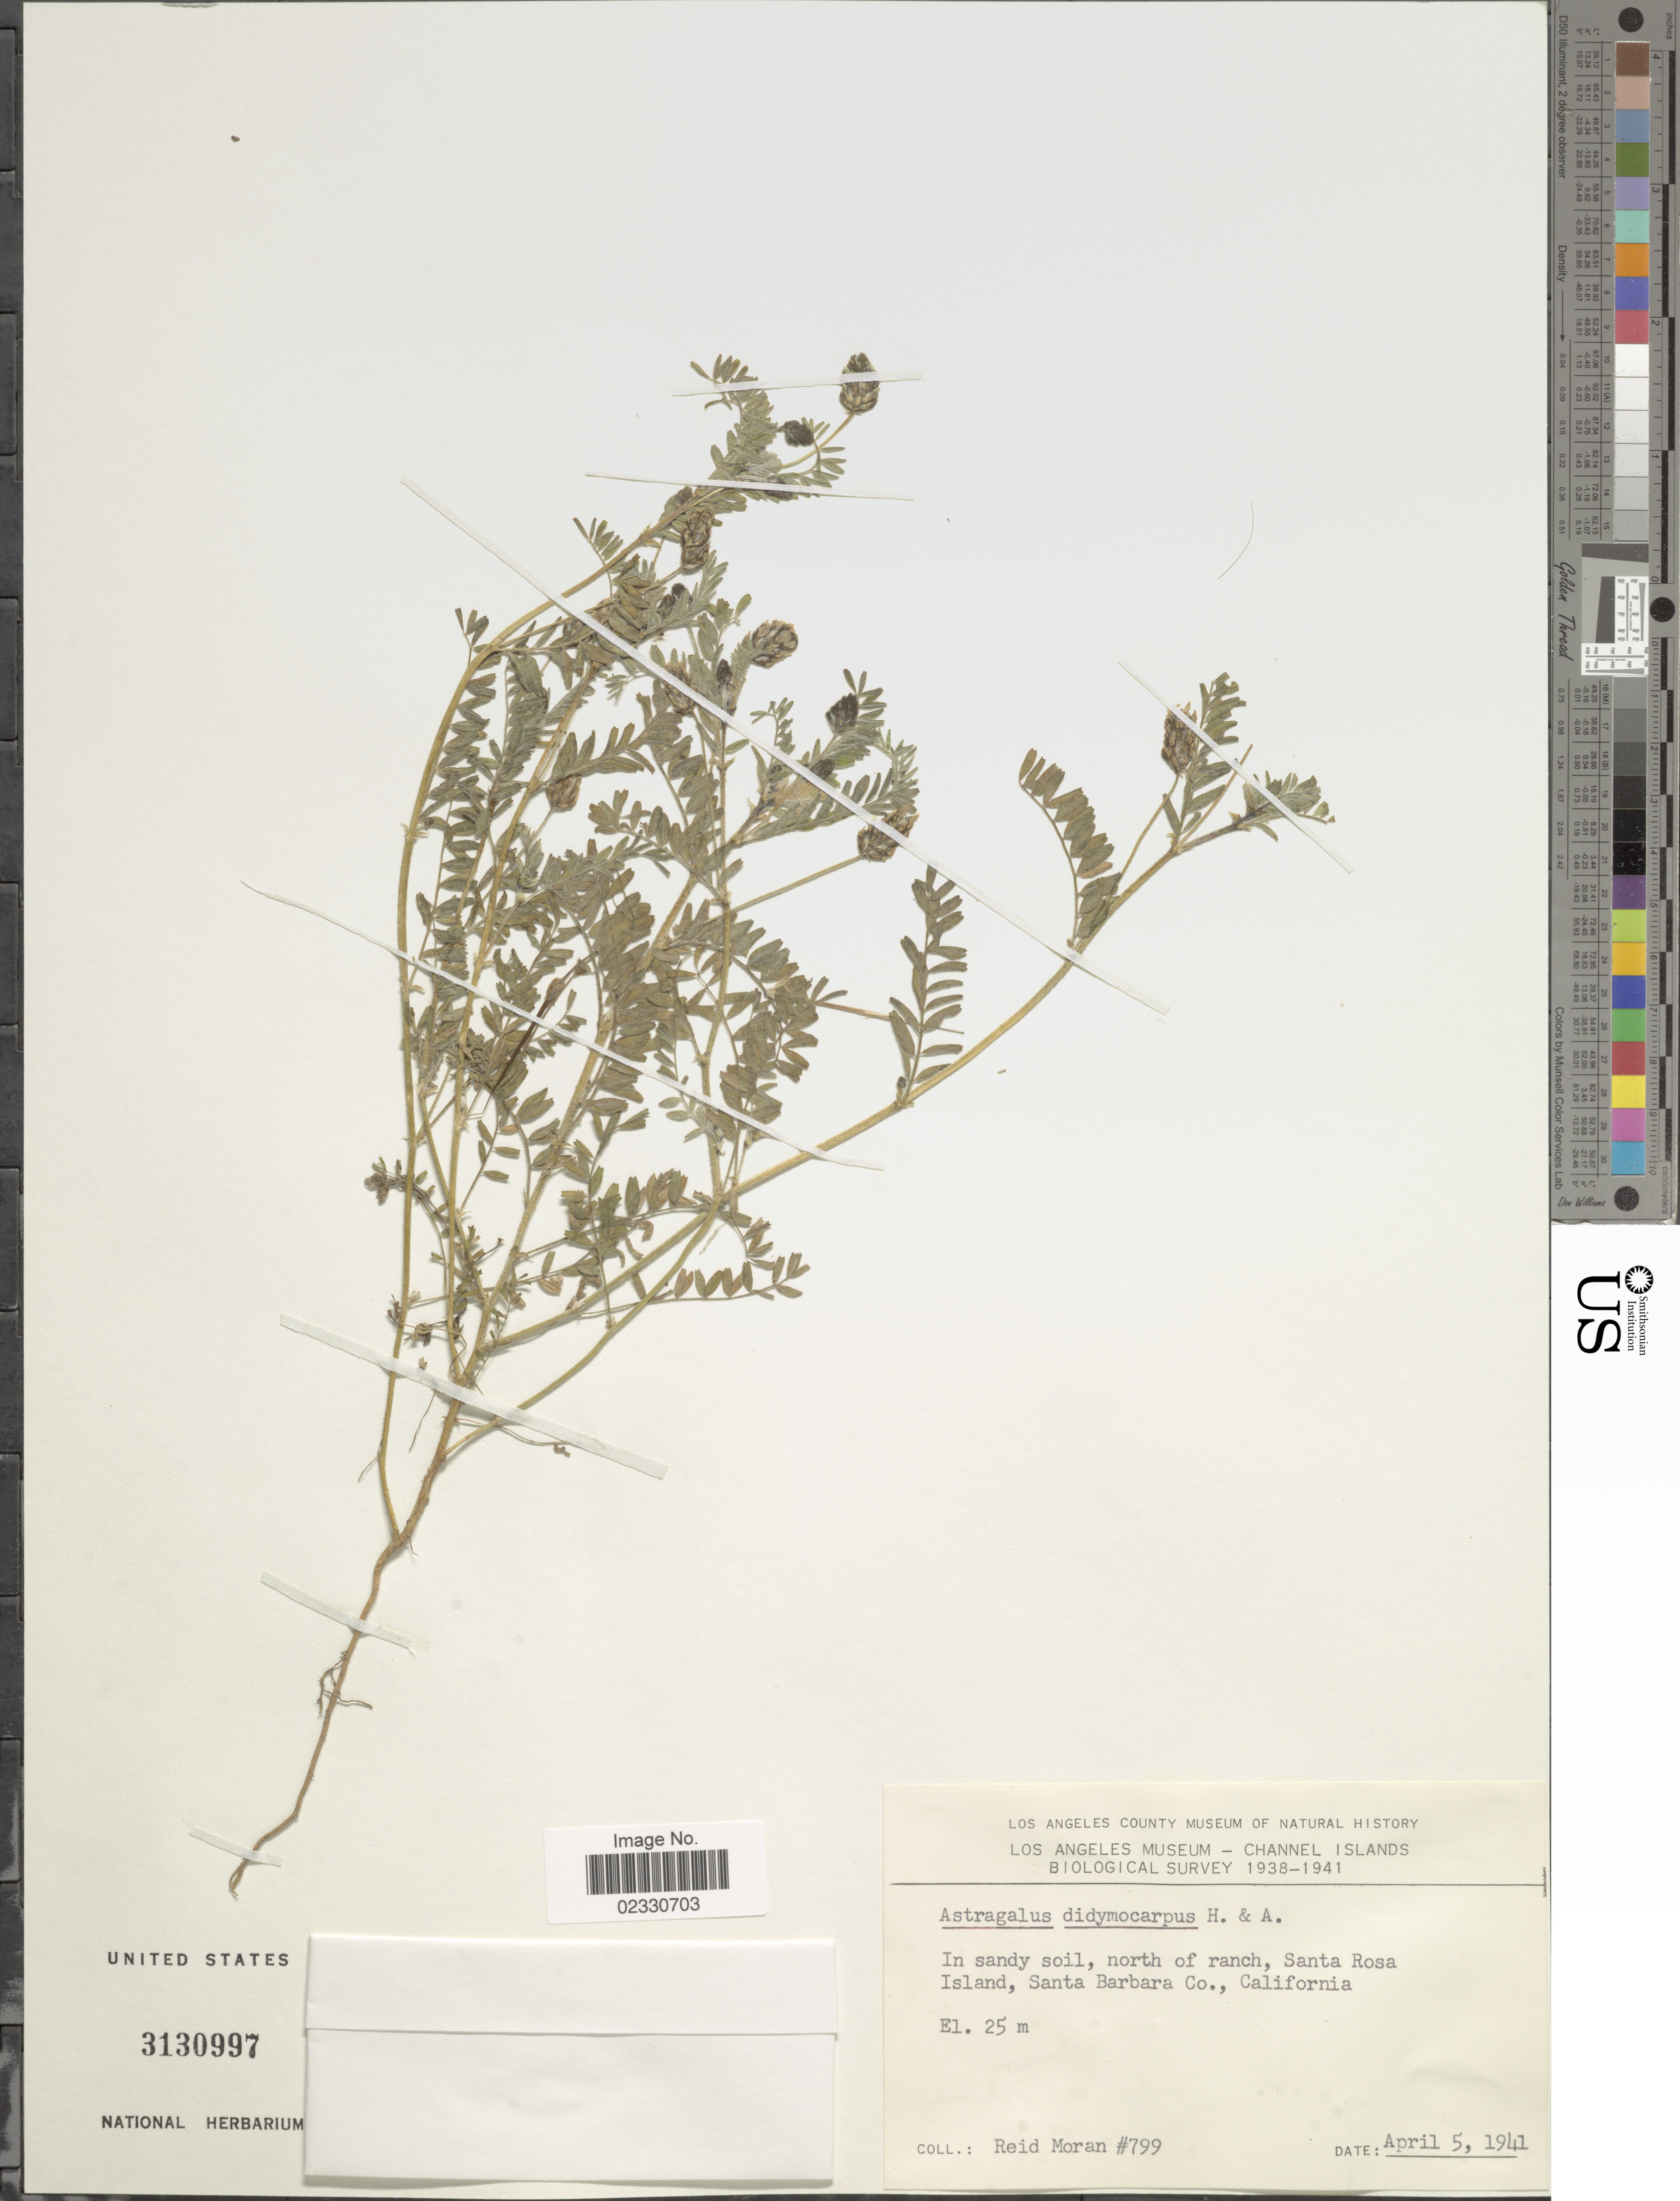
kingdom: Plantae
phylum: Tracheophyta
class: Magnoliopsida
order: Fabales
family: Fabaceae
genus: Astragalus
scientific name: Astragalus didymocarpus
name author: Hook. & Arn.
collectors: R. V. Moran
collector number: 799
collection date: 1941-04-05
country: United States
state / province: California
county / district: Santa Barbara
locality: In sandy soil, north of ranch, Santa Rosa Island, Santa Barbara Co.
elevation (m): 25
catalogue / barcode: US 3130997